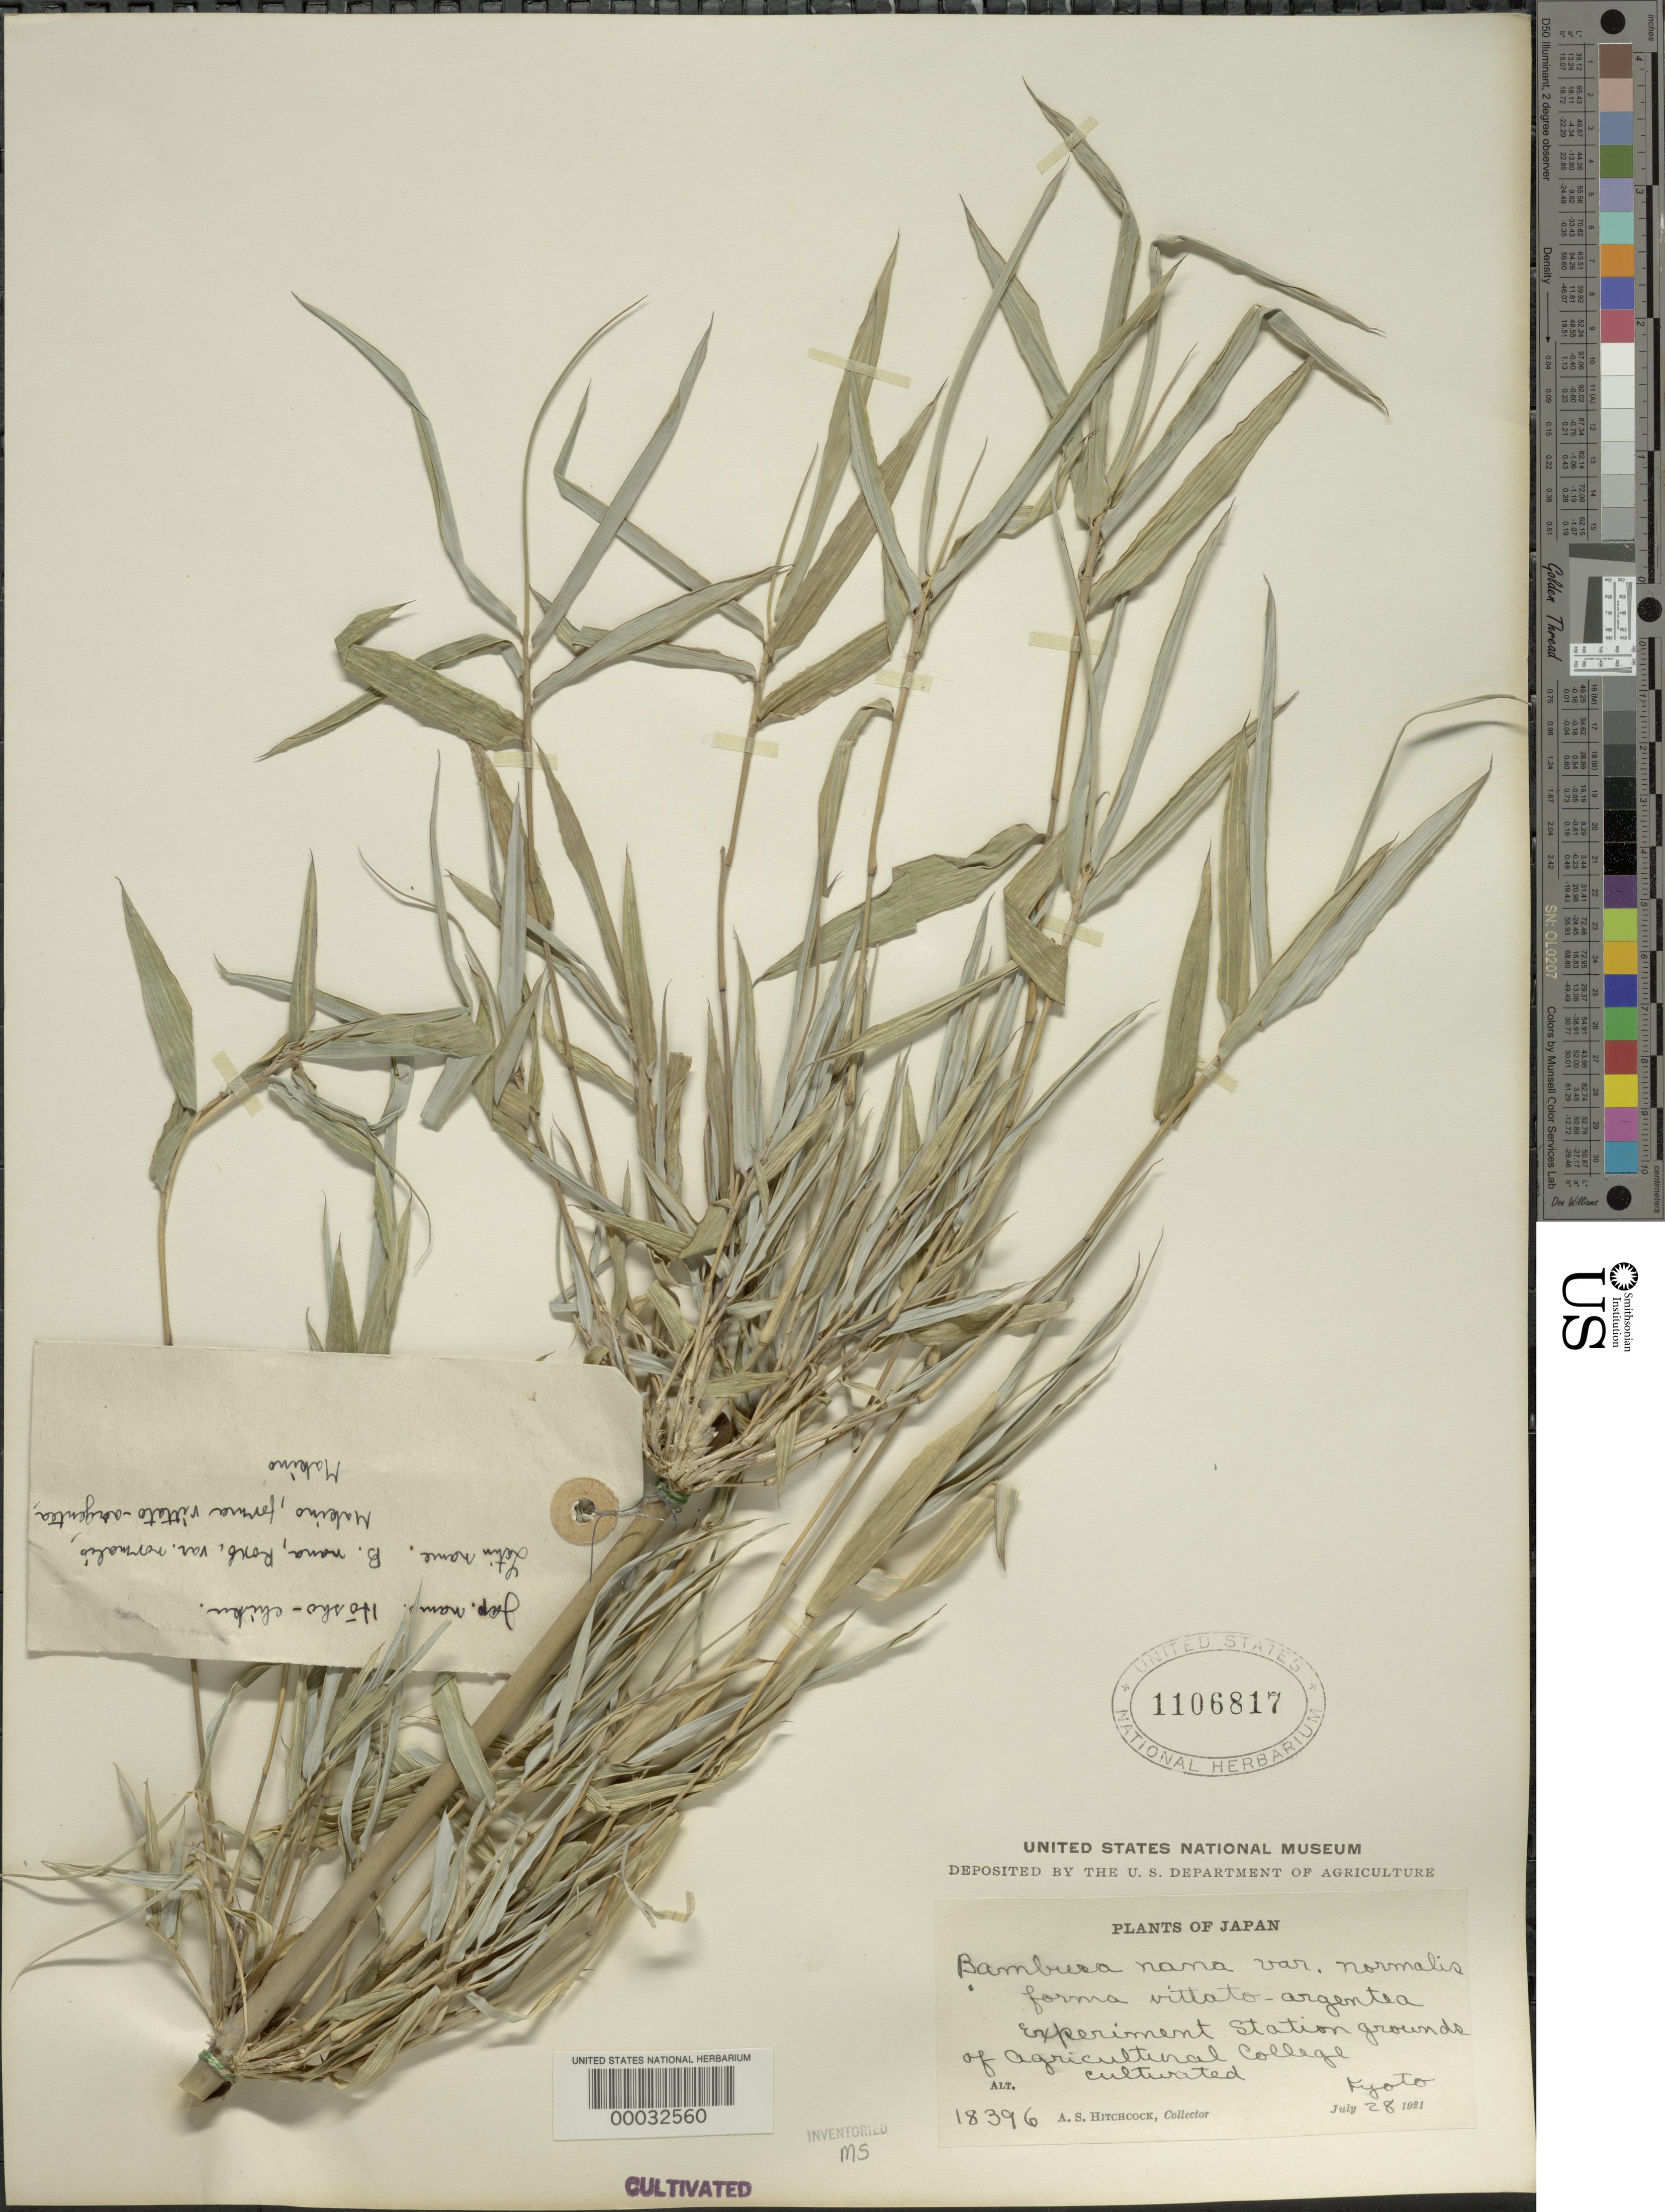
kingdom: Plantae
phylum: Tracheophyta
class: Liliopsida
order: Poales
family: Poaceae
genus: Bambusa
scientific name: Bambusa multiplex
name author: (Lour.) Raeusch. ex Schult. & Schult. f.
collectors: A. S. Hitchcock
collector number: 18396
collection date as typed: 28 Jul 1921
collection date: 1921-07-28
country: Japan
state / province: Kyoto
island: Honshu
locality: Experimental station-kyoto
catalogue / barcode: US 1106817